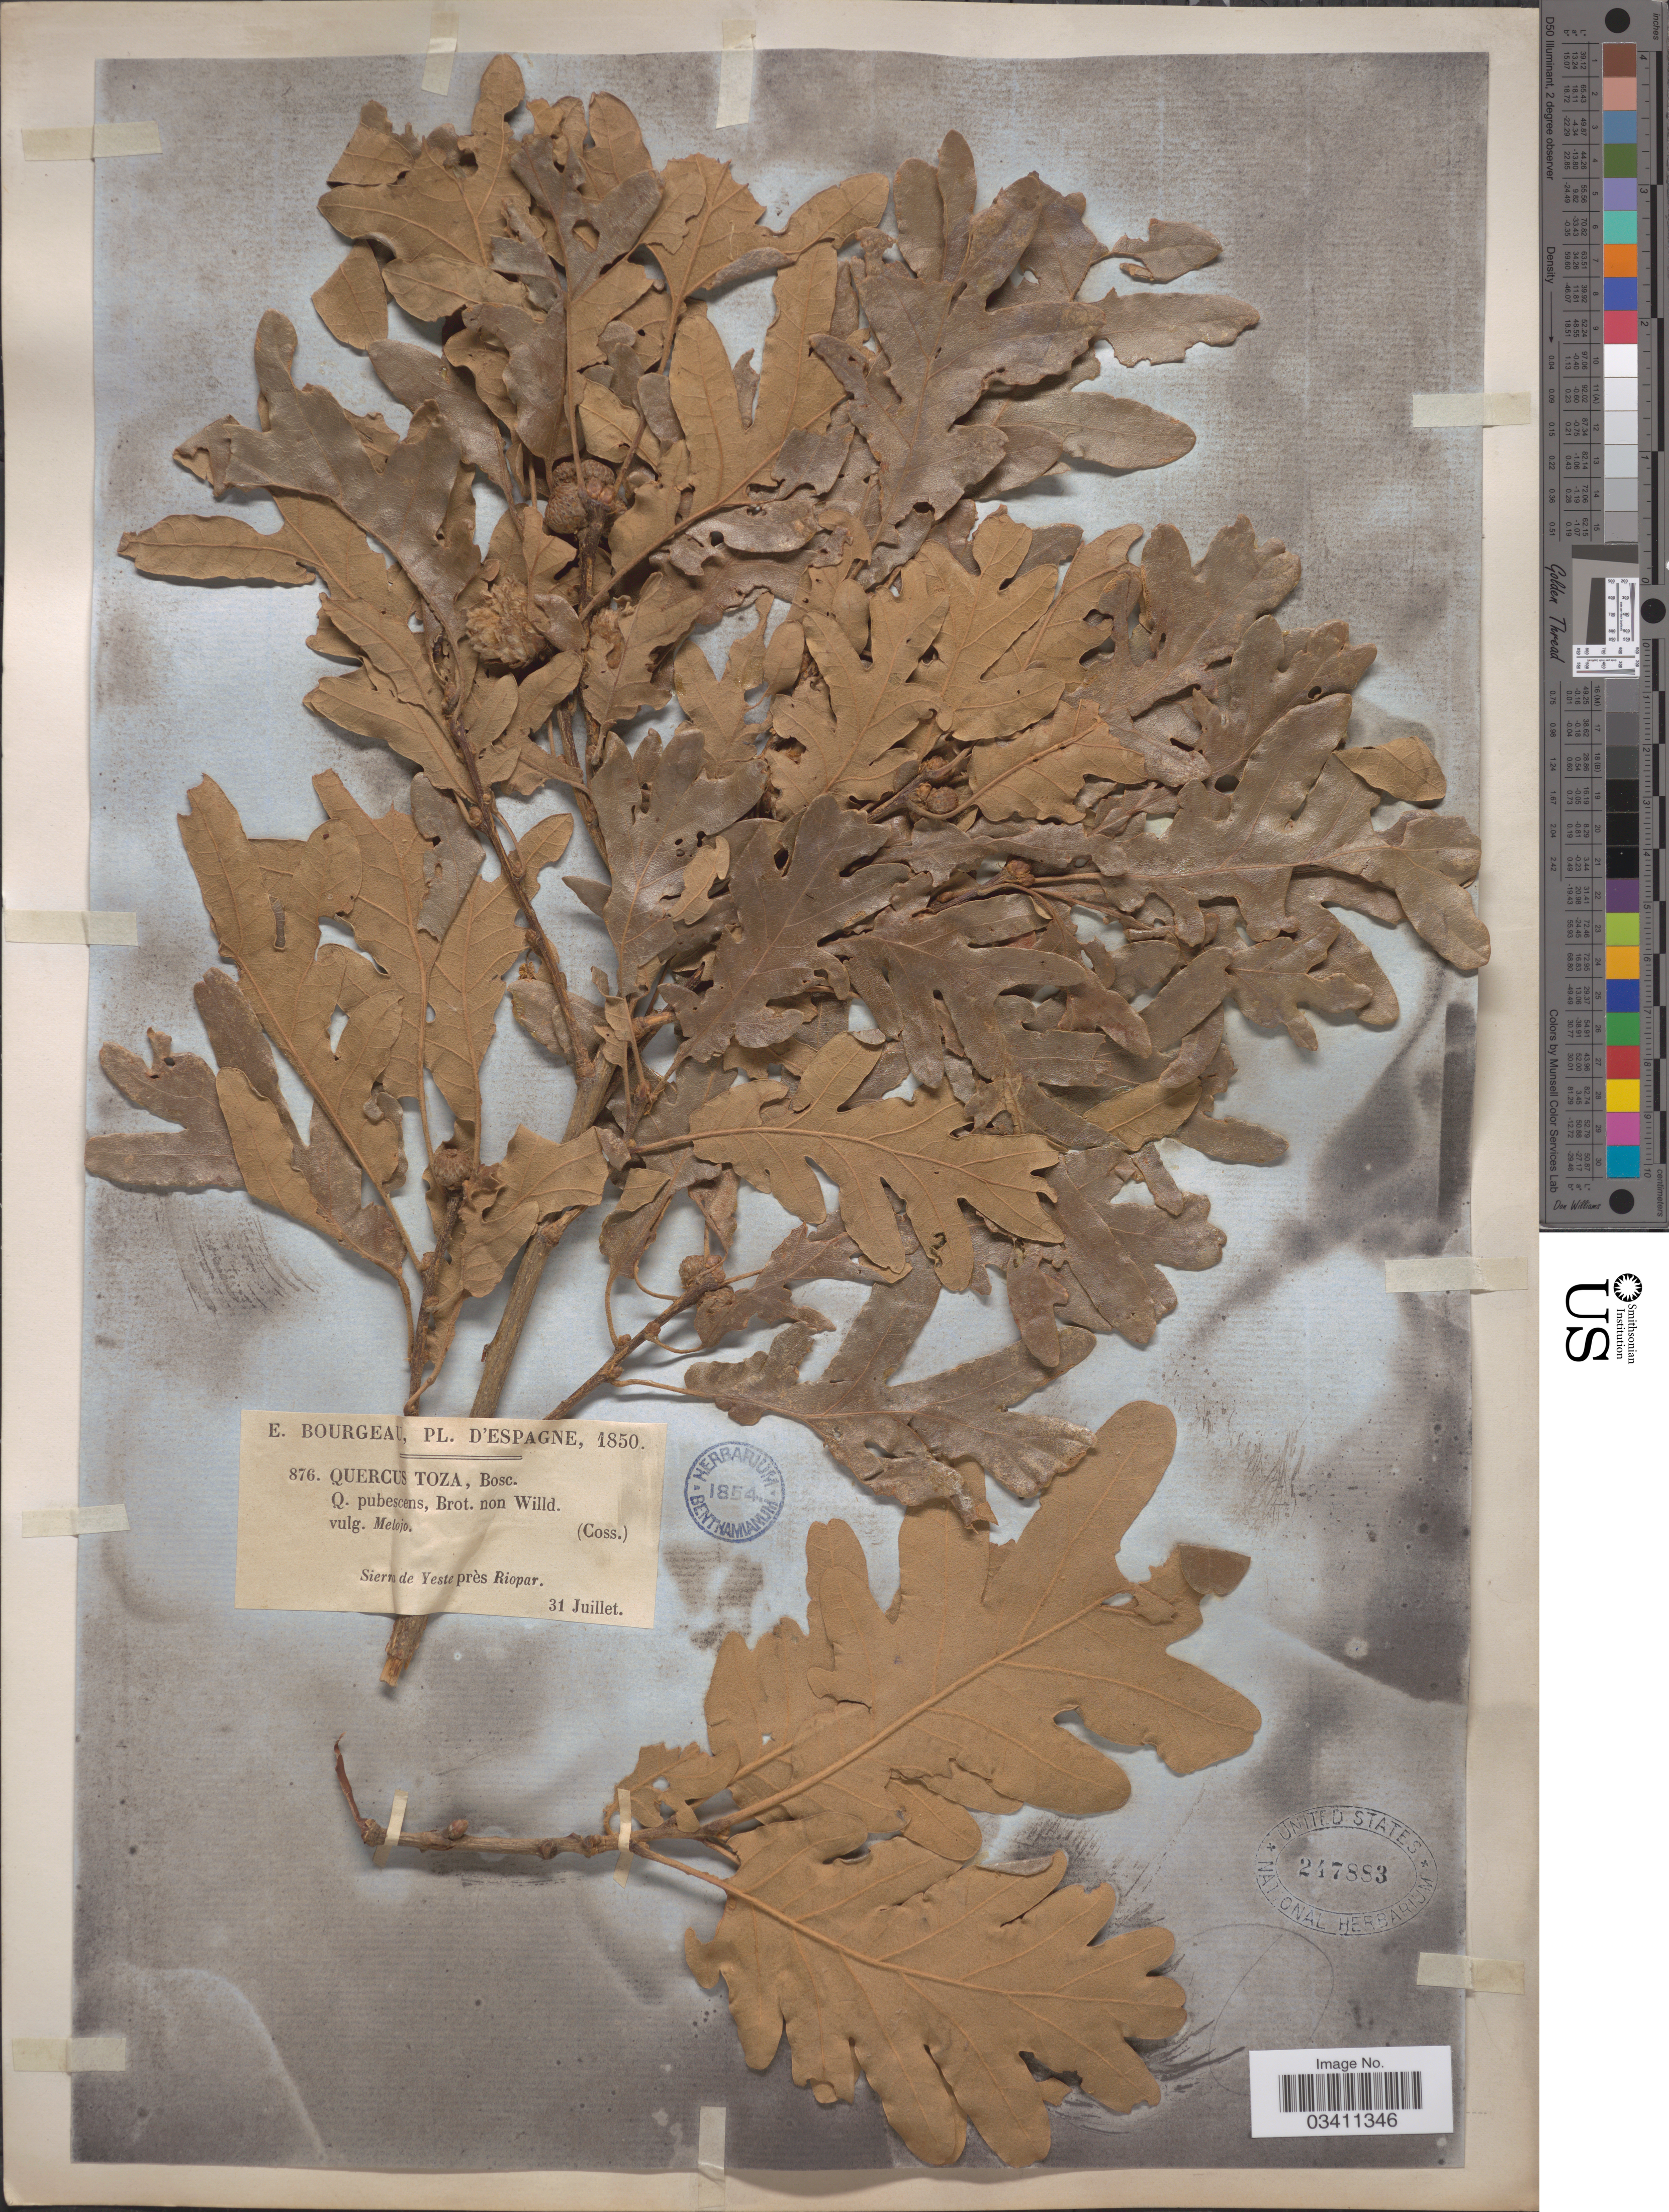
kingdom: Plantae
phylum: Tracheophyta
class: Magnoliopsida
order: Fagales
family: Fagaceae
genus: Quercus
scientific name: Quercus toza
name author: Bastard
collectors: E. Bourgeau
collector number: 876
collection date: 1850-07-31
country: Spain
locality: Espagne. Sierra de Yeste près Riopar.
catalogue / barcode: US 247883